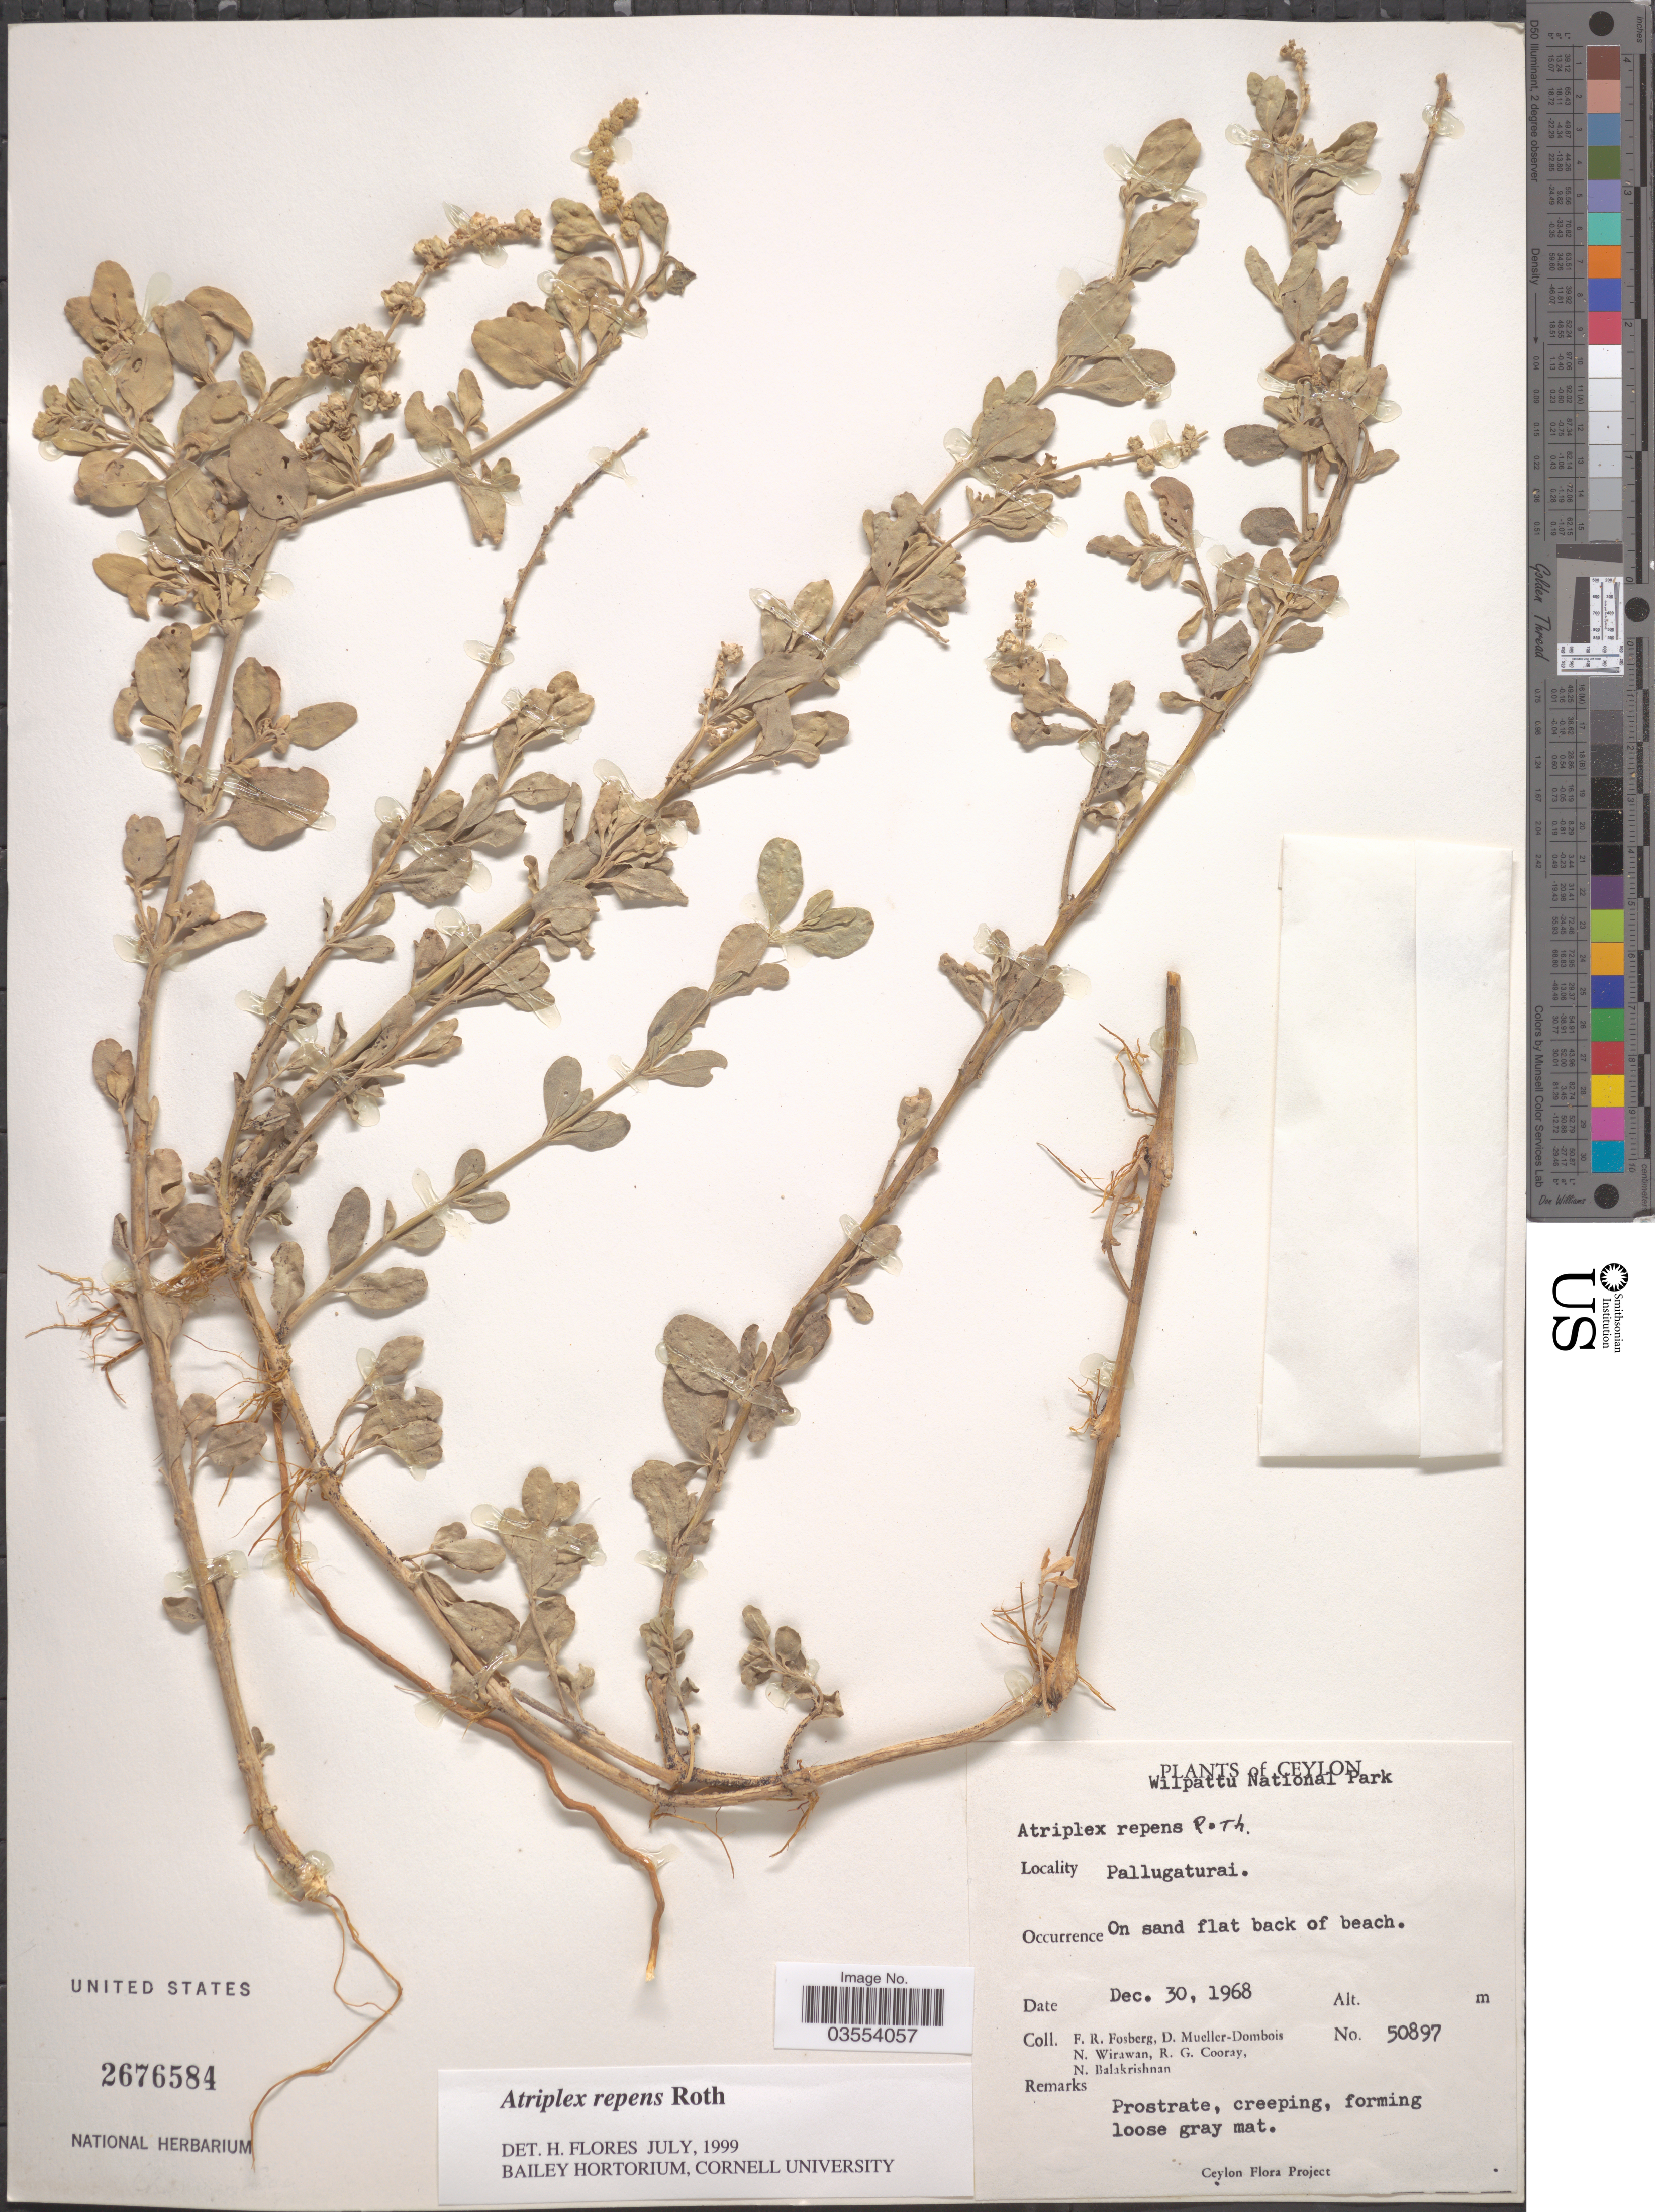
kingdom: Plantae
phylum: Tracheophyta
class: Magnoliopsida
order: Caryophyllales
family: Amaranthaceae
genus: Atriplex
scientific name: Atriplex repens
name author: Roth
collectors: F. R. Fosberg, D. Mueller-Dombois, N. Wirawan, R. Cooray & N. Balakrishnan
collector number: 50897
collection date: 1968-12-30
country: Sri Lanka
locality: Ceylon. Wilpattu National Park. Pallugaturai.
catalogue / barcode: US 2676584